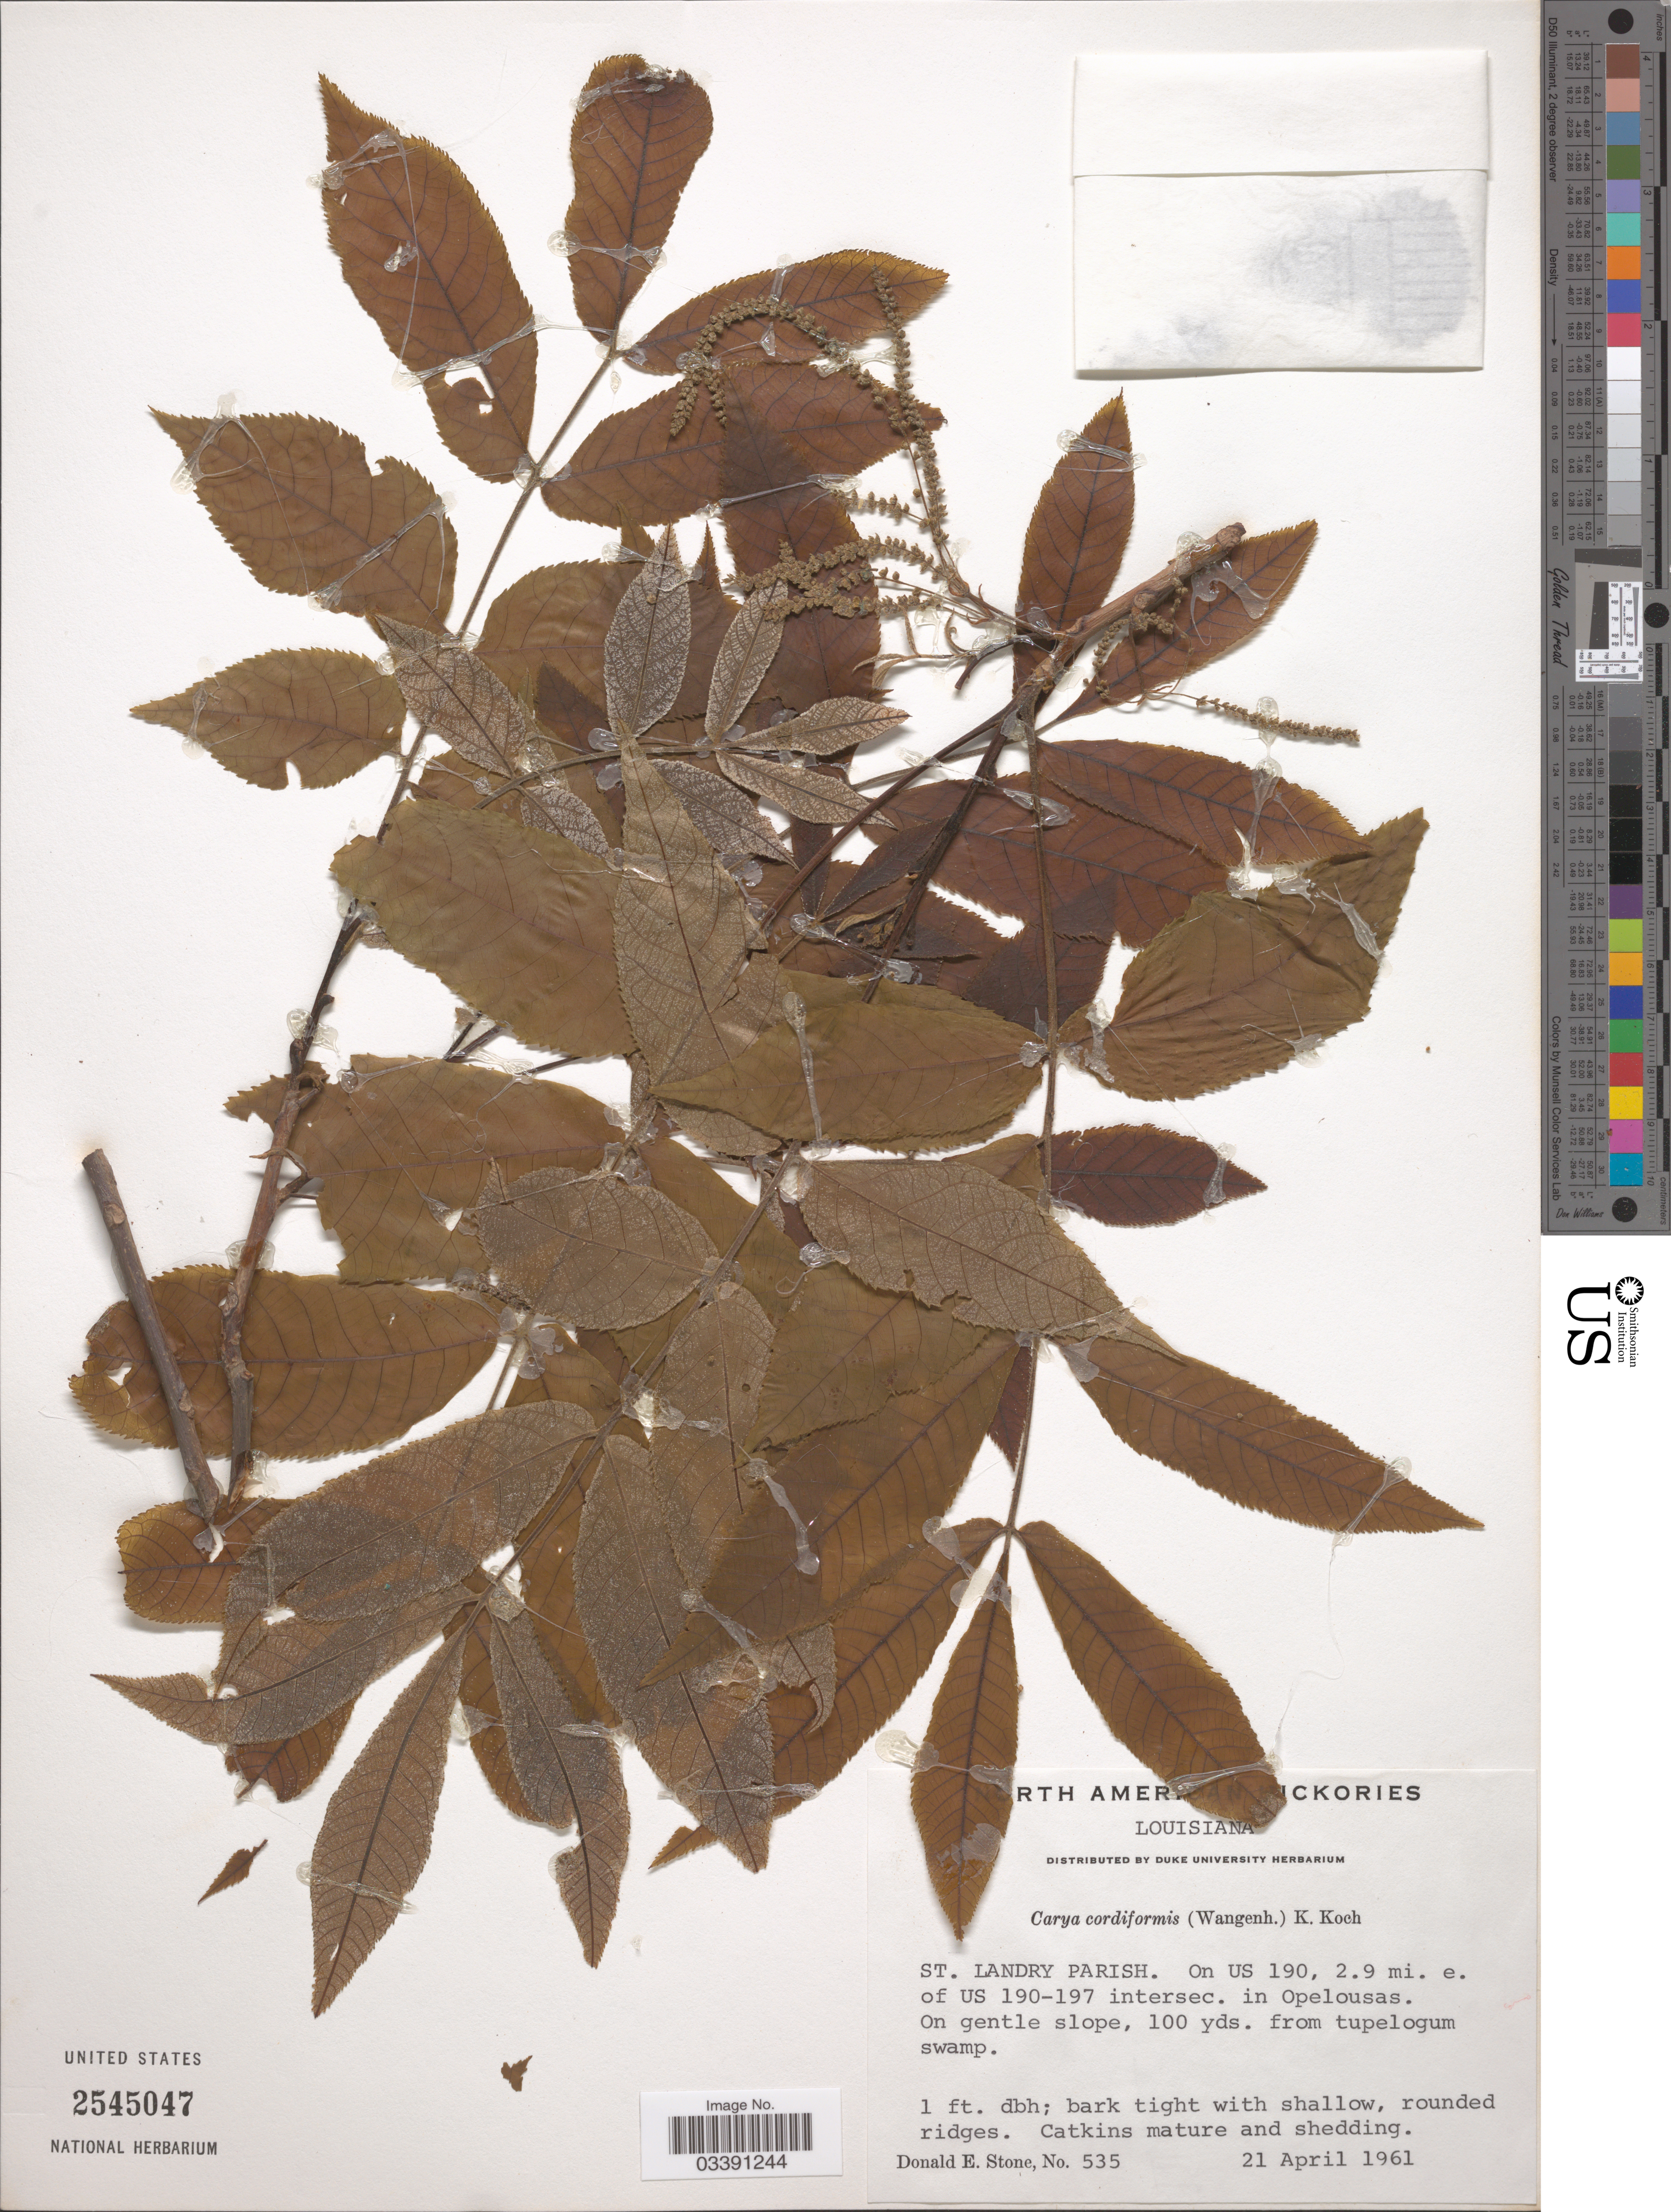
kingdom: Plantae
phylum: Tracheophyta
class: Magnoliopsida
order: Fagales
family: Juglandaceae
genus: Carya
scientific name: Carya cordiformis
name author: (Wangenh.) K. Koch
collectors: D. Stone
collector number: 535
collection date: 1961-04-21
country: United States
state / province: Louisiana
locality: St. Landry Parish. On US 190, 2.9 mi. e. of US 190-197 intersec. in Opelousas. On gentle slope, 100 yds. from tupelogum swamp.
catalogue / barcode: US 2545047